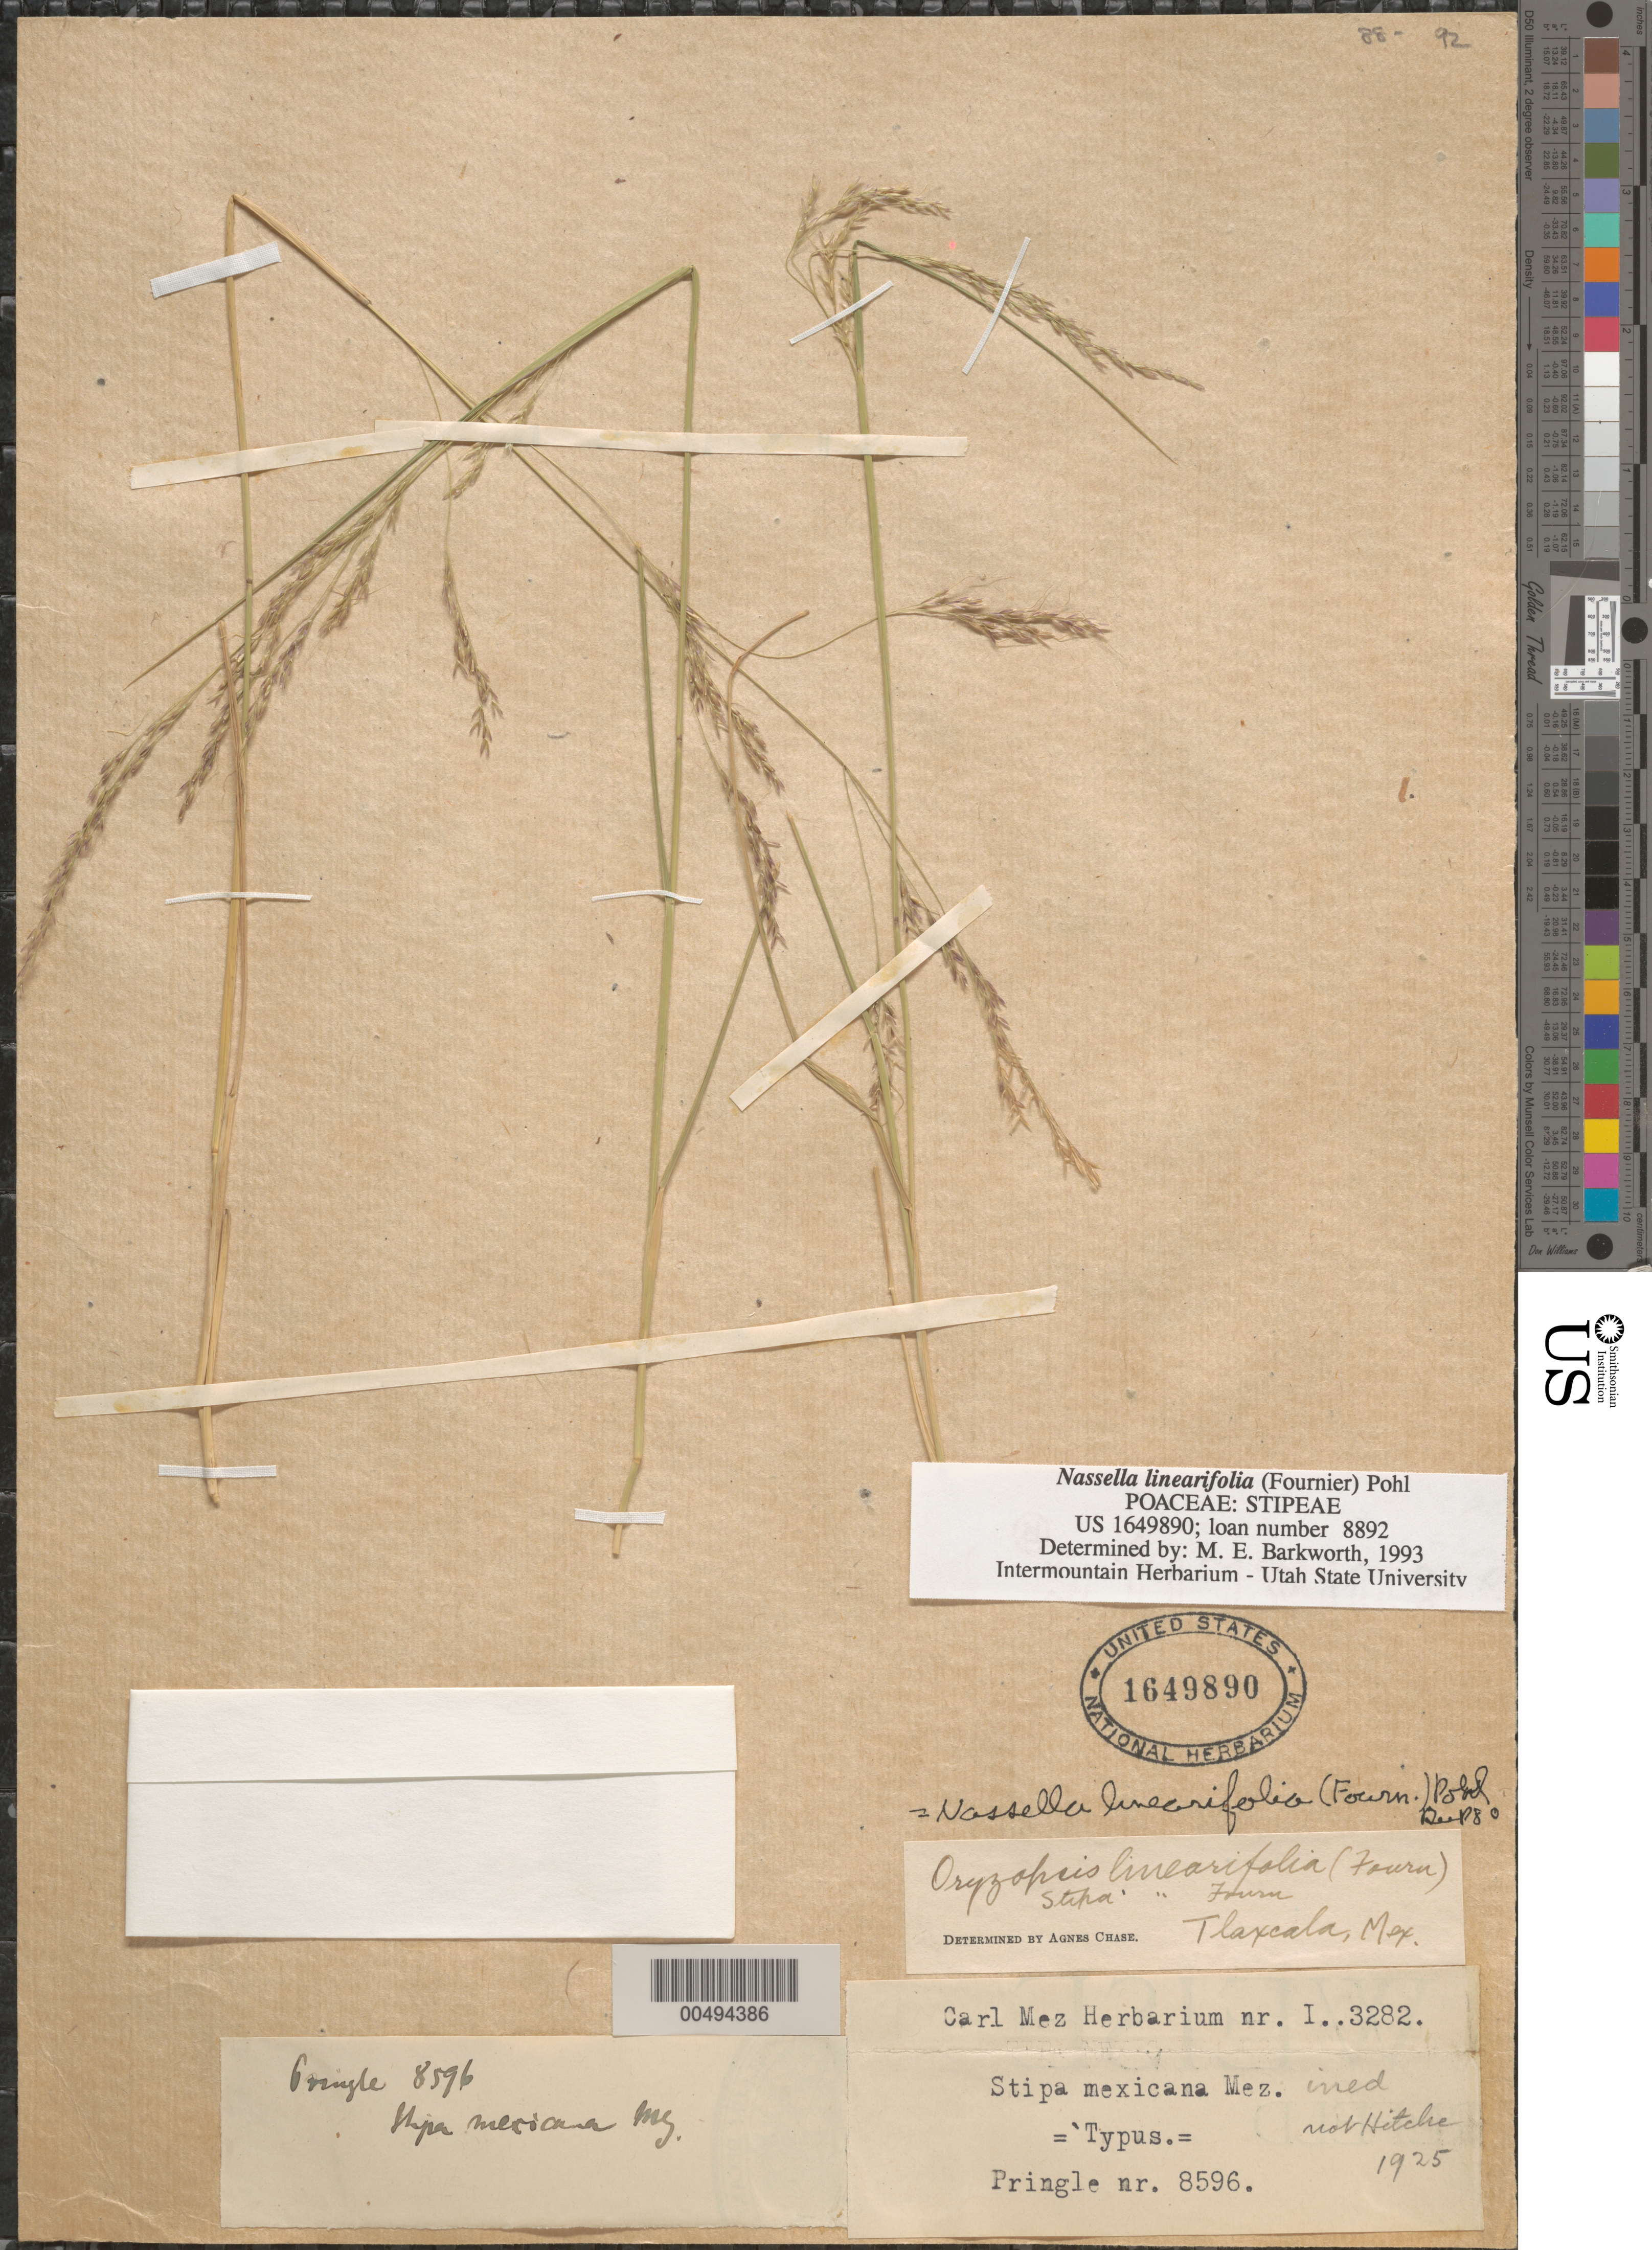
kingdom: Plantae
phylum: Tracheophyta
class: Liliopsida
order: Poales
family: Poaceae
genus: Nassella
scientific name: Nassella linearifolia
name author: (E. Fourn.) R.W. Pohl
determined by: Barkworth, M. E.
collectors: -- Pringle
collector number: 8596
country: Mexico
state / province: Tlaxcala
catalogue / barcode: US 1649890